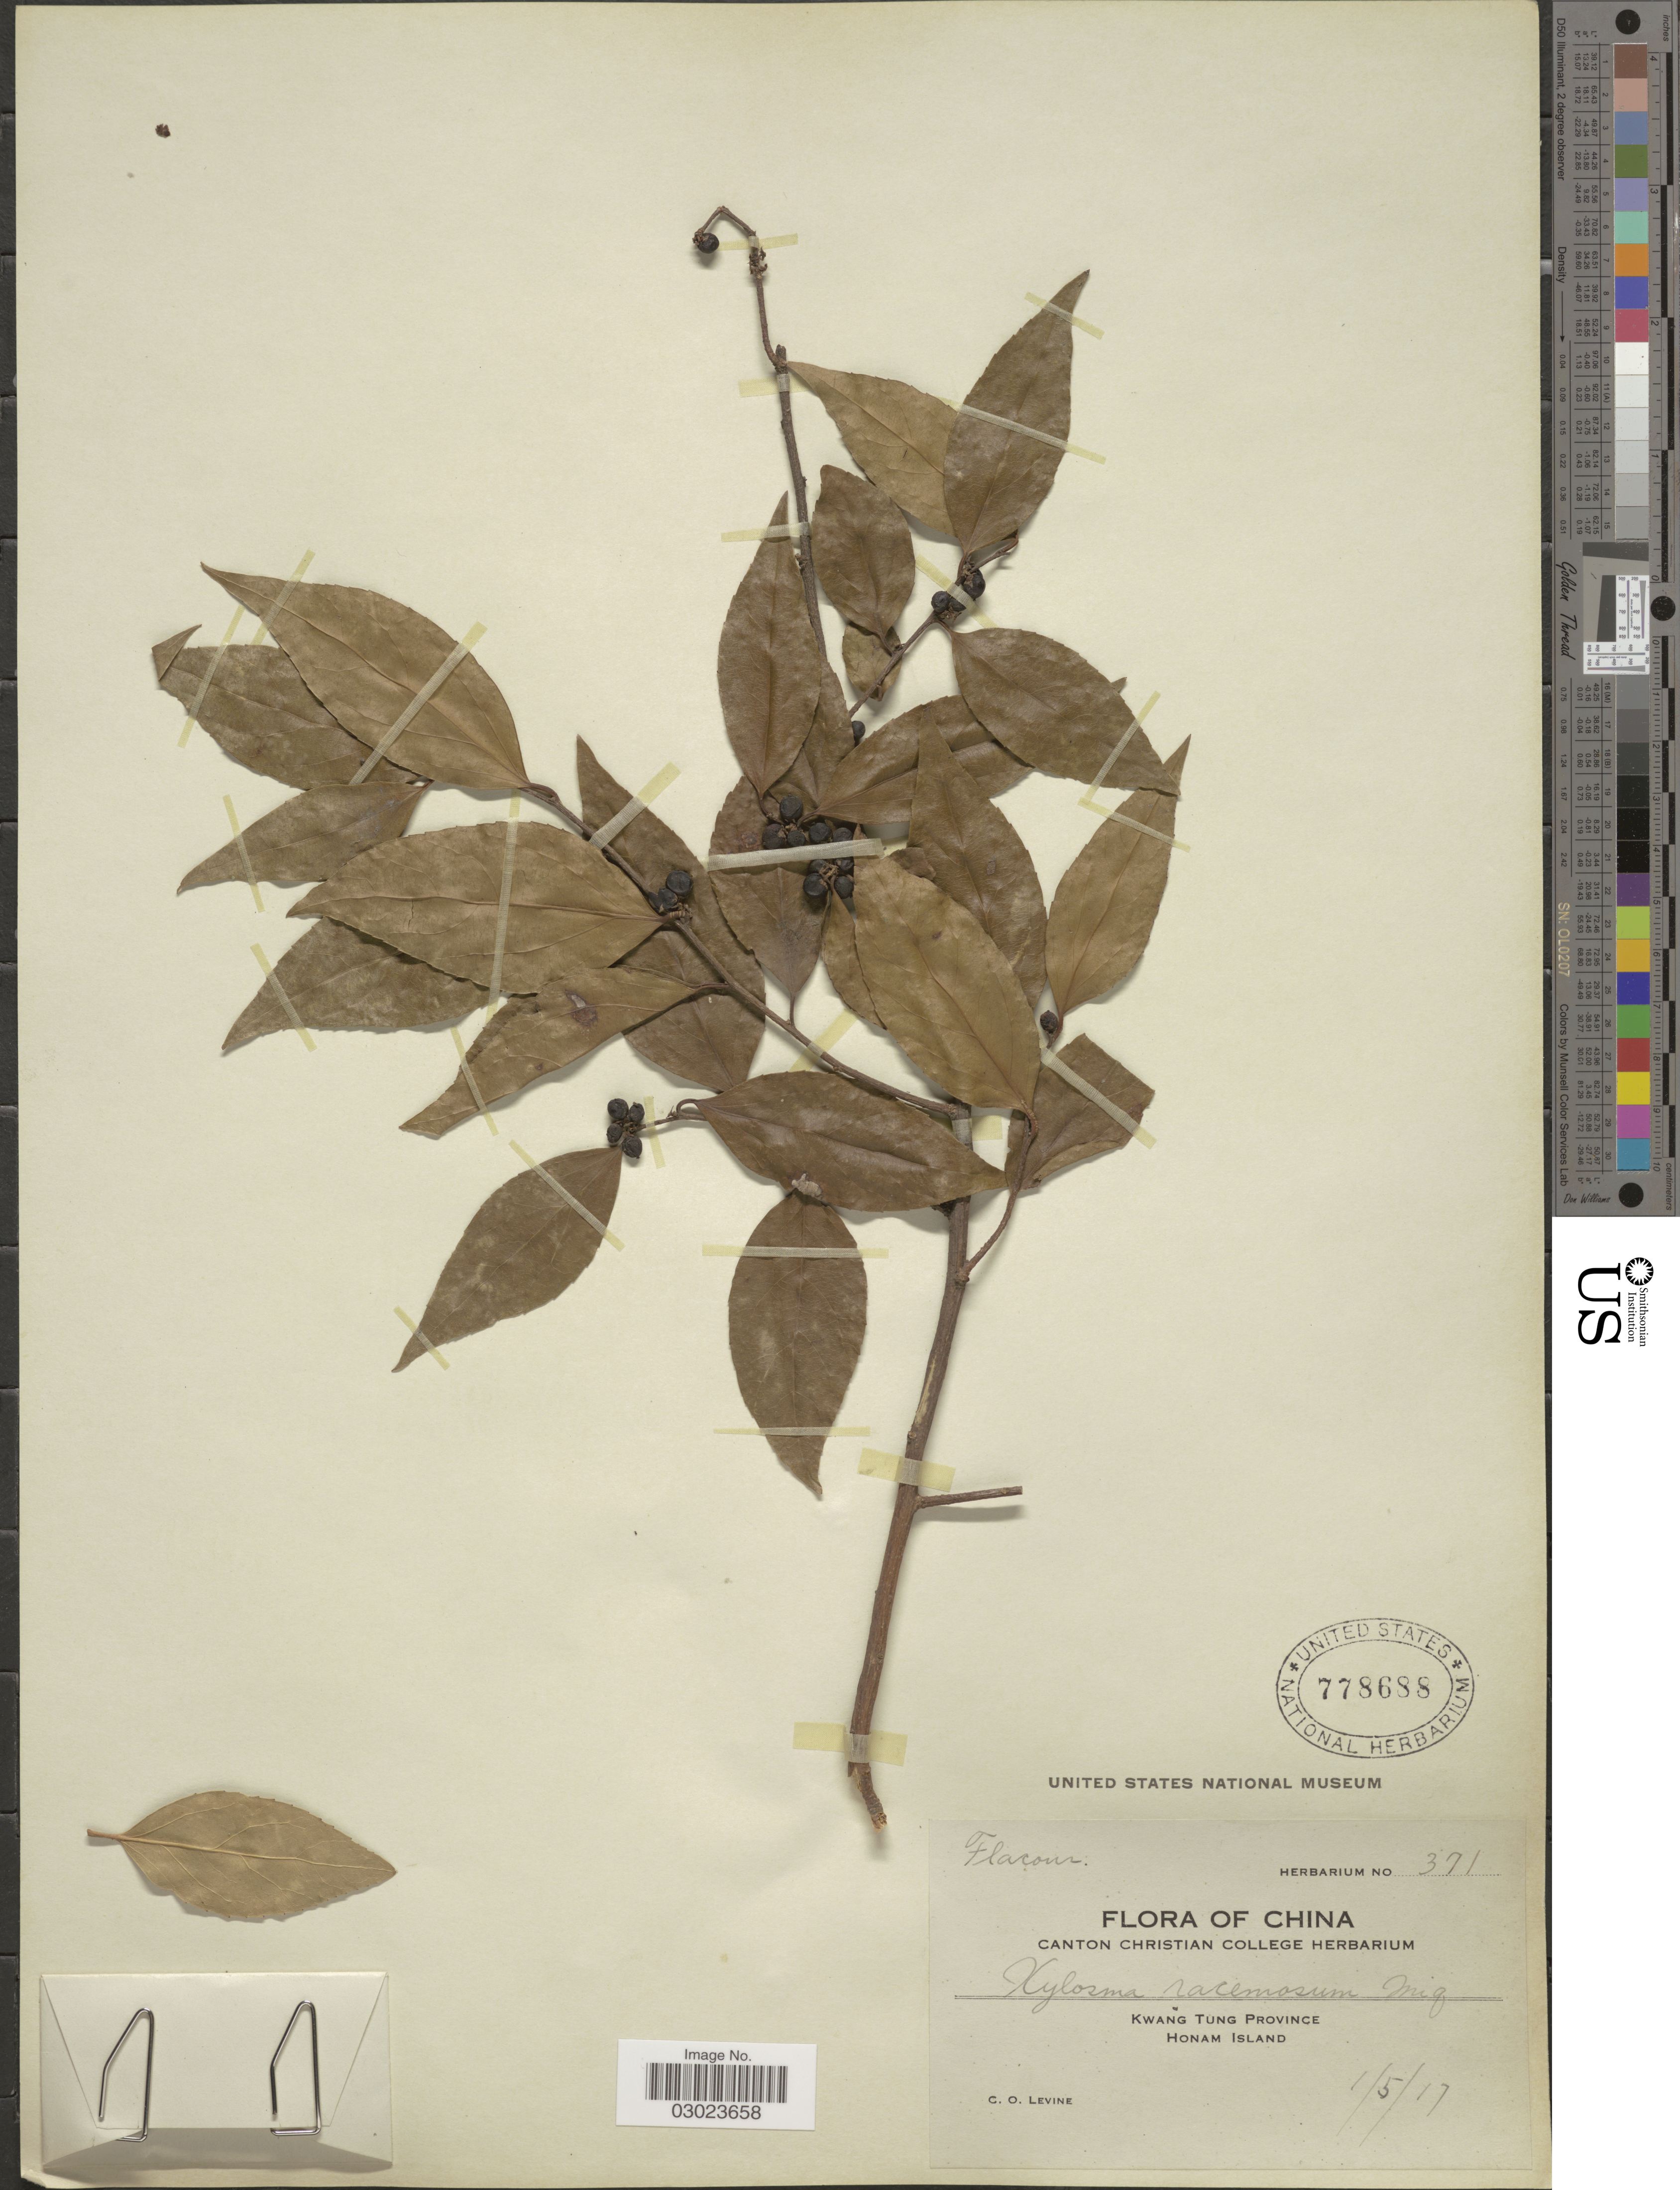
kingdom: Plantae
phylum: Tracheophyta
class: Magnoliopsida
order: Malpighiales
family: Salicaceae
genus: Xylosma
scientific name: Xylosma congesta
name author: (Lour.) Merr.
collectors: C. O. Levine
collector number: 371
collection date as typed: Transcribed d/m/y: 1/5/17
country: China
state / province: Guangdong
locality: Kwang Tung Province, Honam Island.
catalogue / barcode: US 778688